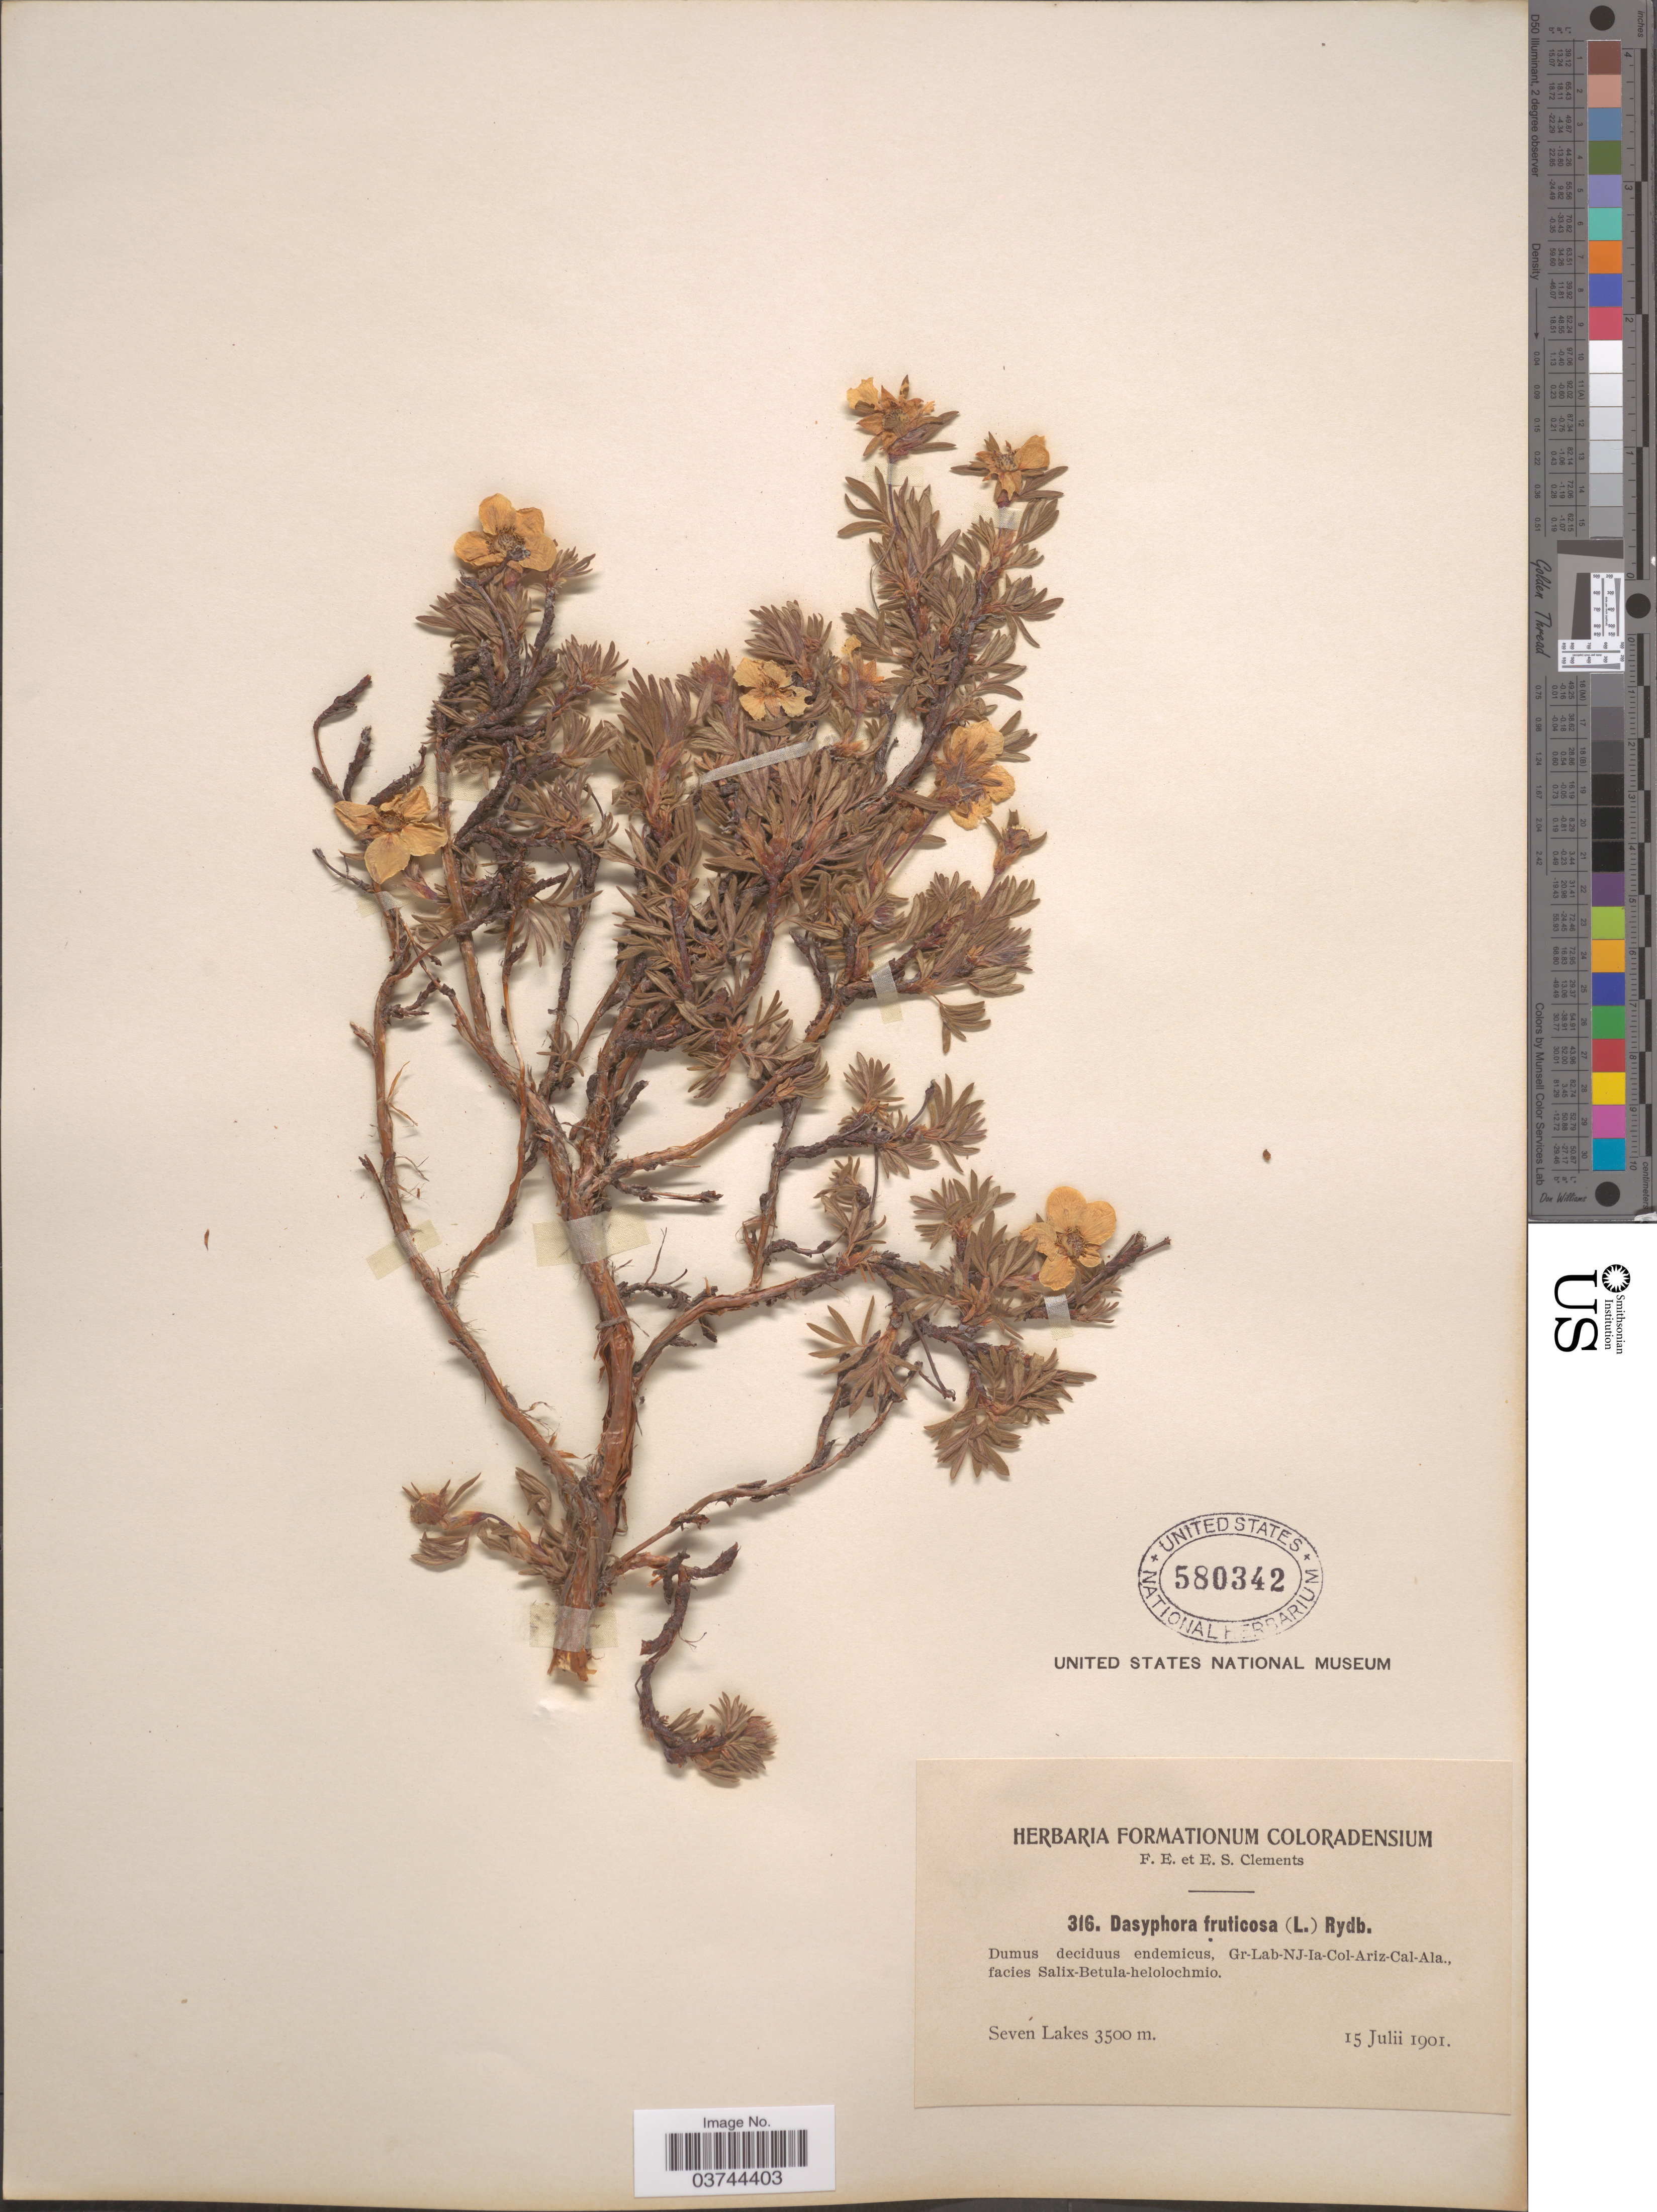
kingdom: Plantae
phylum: Tracheophyta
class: Magnoliopsida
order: Rosales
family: Rosaceae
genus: Dasiphora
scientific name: Dasiphora fruticosa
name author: (L.) Rydb.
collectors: F. E. Clements & E. S. Clements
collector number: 316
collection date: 1901-07-15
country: United States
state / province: Colorado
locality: Seven Lakes.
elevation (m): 3500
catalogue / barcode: US 580342